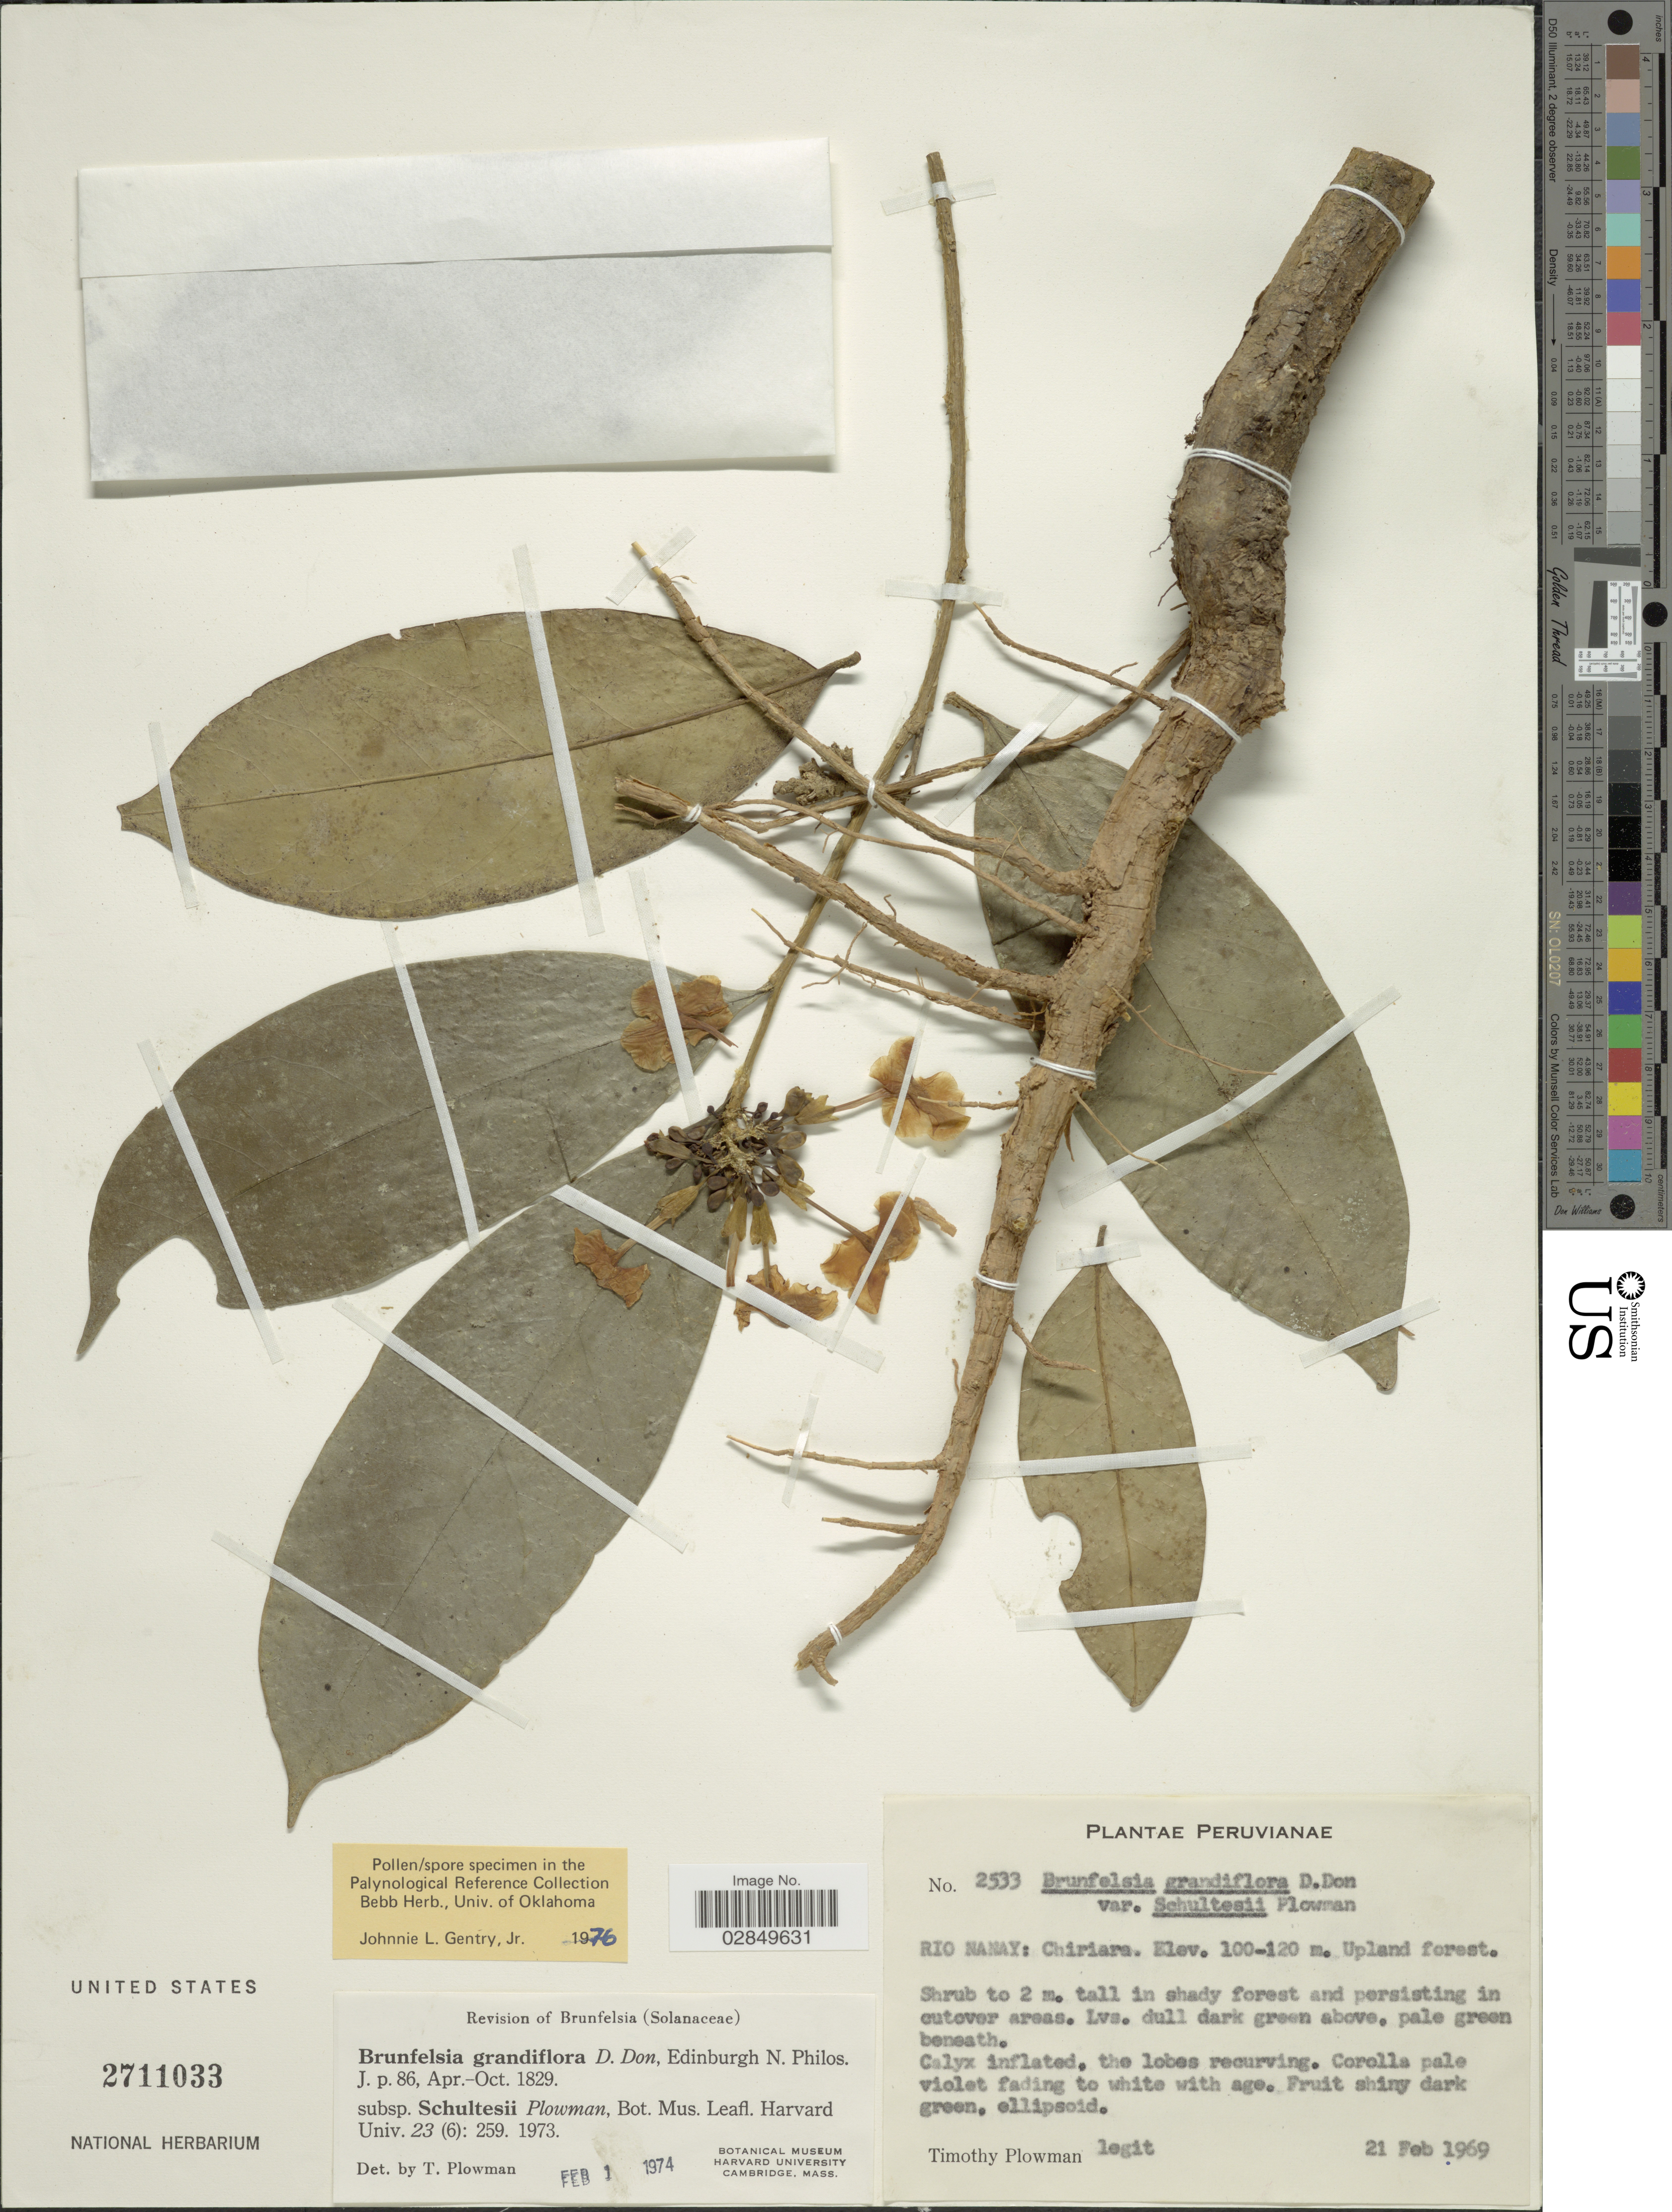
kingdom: Plantae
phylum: Tracheophyta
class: Magnoliopsida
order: Solanales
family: Solanaceae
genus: Brunfelsia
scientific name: Brunfelsia grandiflora subsp. schultesii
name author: Plowman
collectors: T. Plowman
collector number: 2533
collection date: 1969-02-21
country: Peru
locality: Rio Nanay, Chiriara.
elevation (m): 100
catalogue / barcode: US 2711033